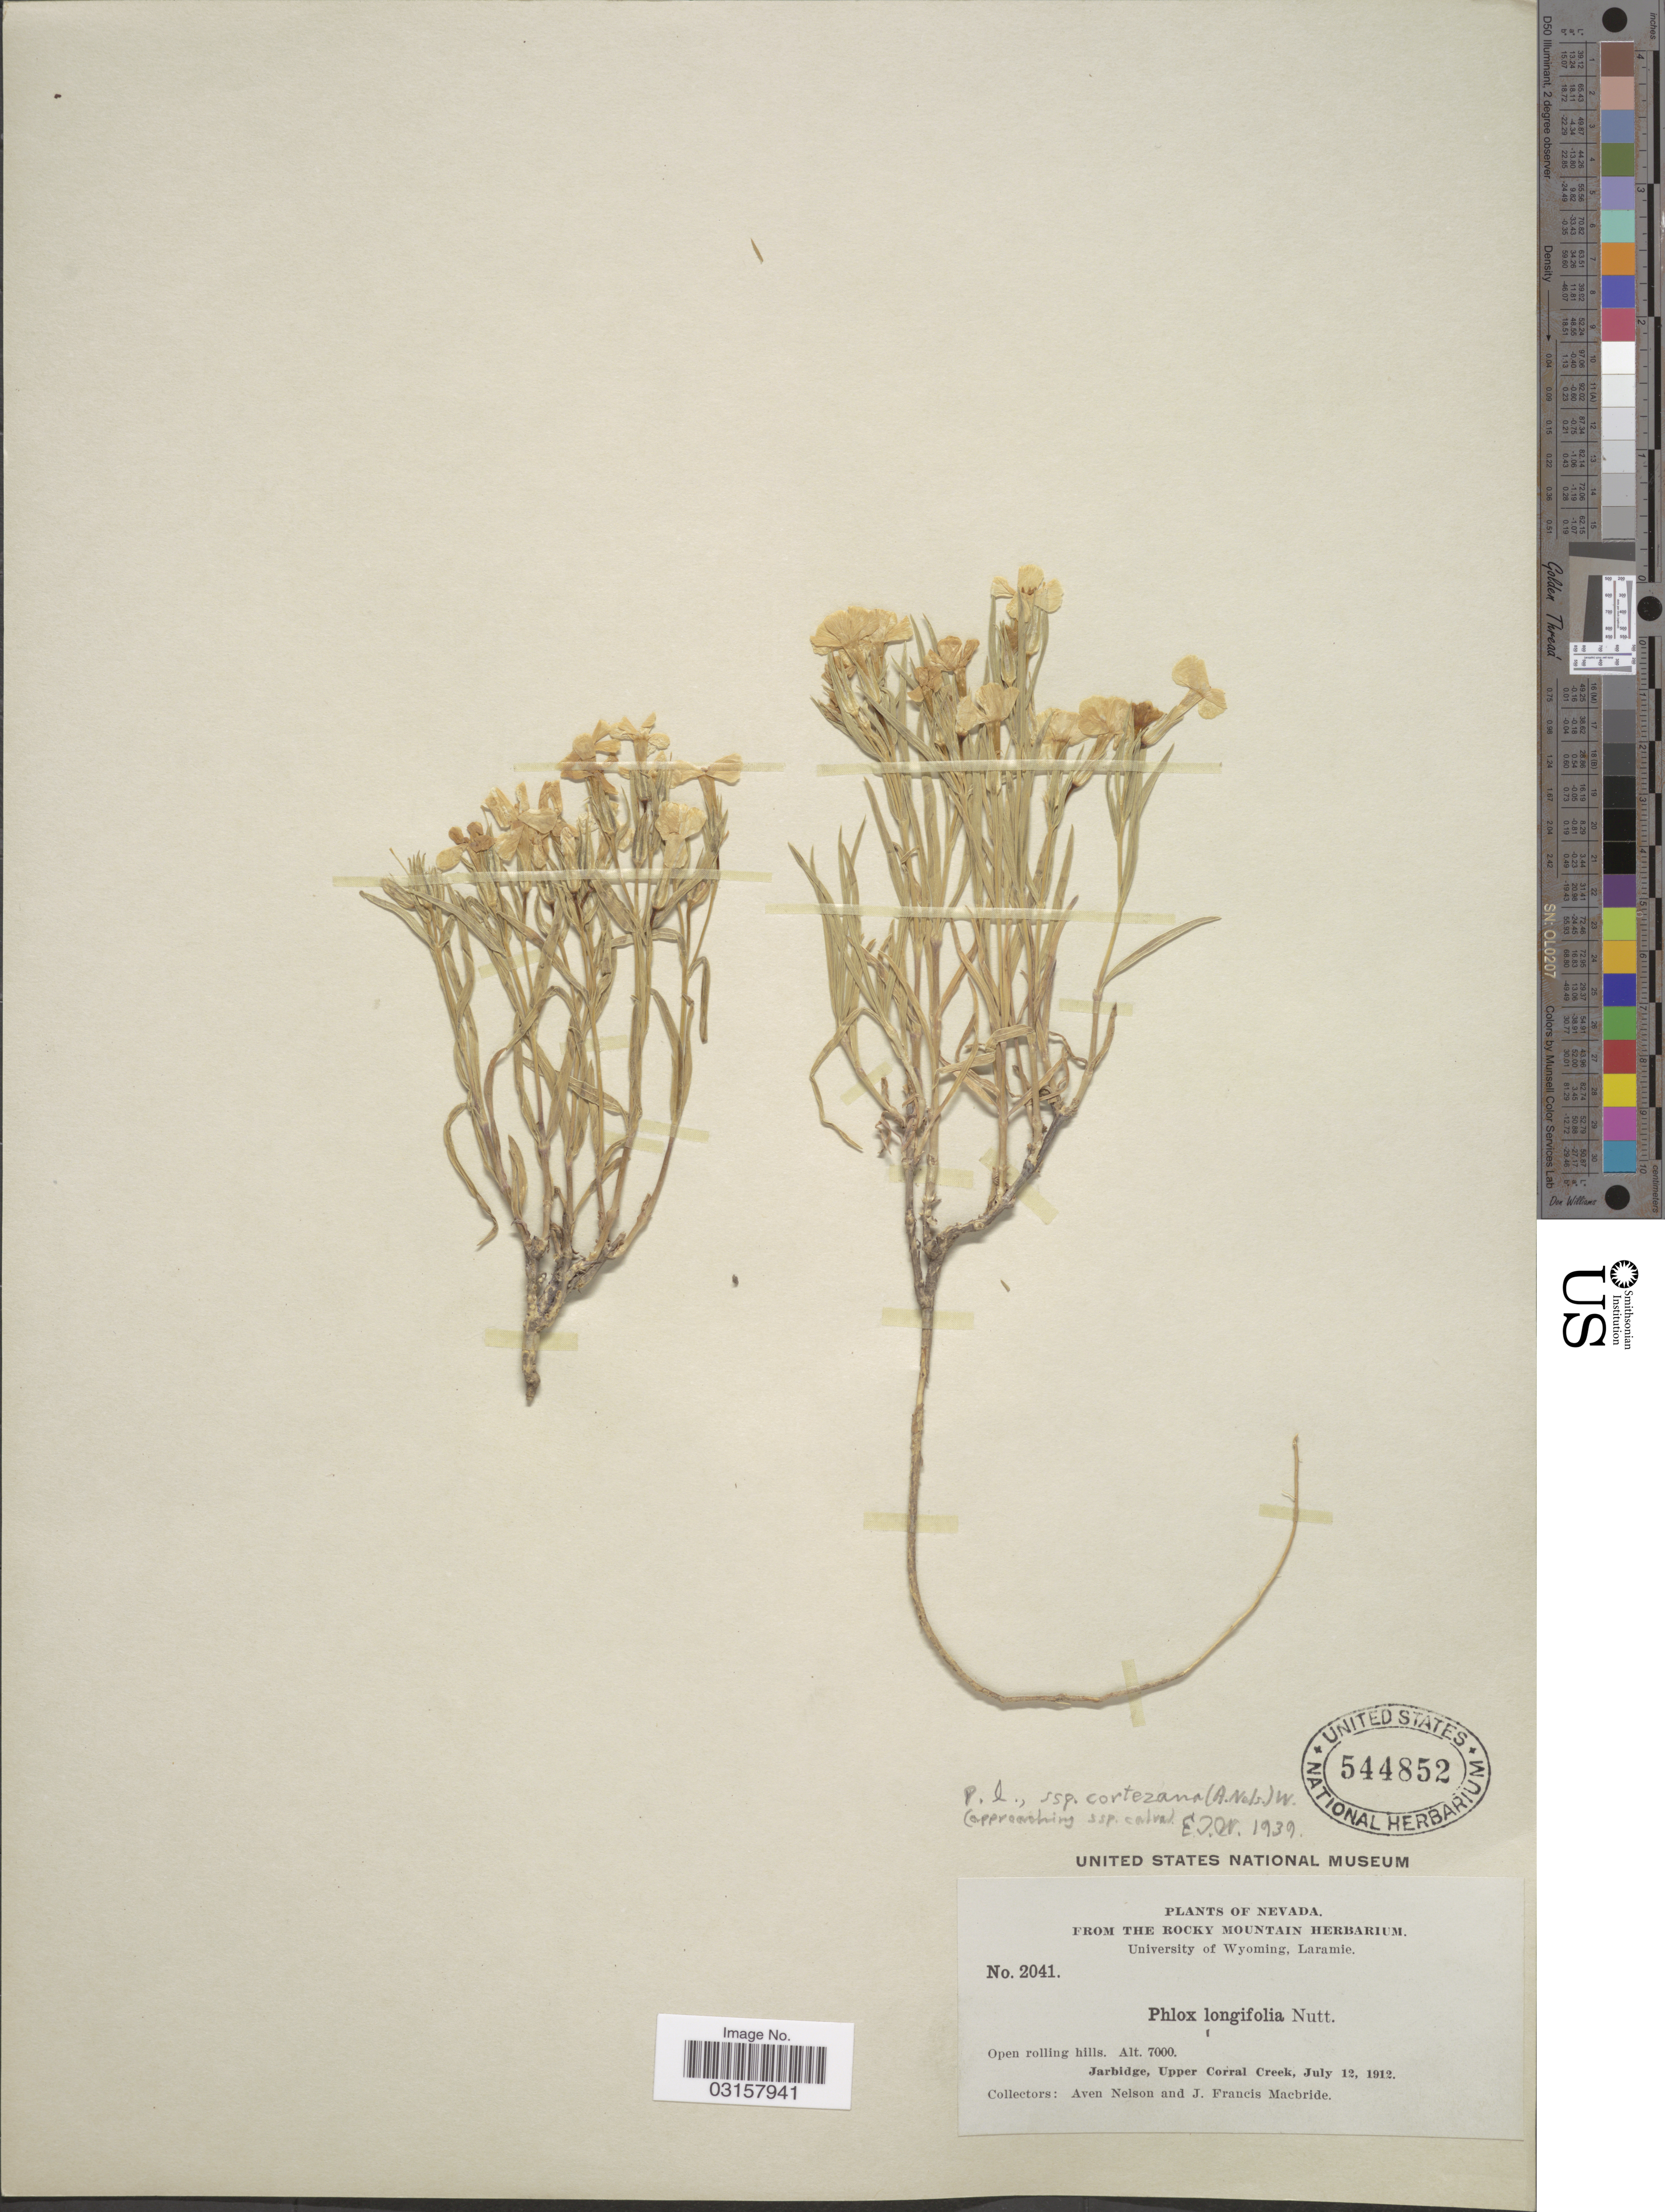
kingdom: Plantae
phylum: Tracheophyta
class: Magnoliopsida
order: Ericales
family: Polemoniaceae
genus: Phlox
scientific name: Phlox longifolia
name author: Nutt.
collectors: A. Nelson & J. F. Macbride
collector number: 2041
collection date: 1912-07-12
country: United States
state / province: Nevada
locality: Jarbidge, Upper Corral Creek.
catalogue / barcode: US 544852